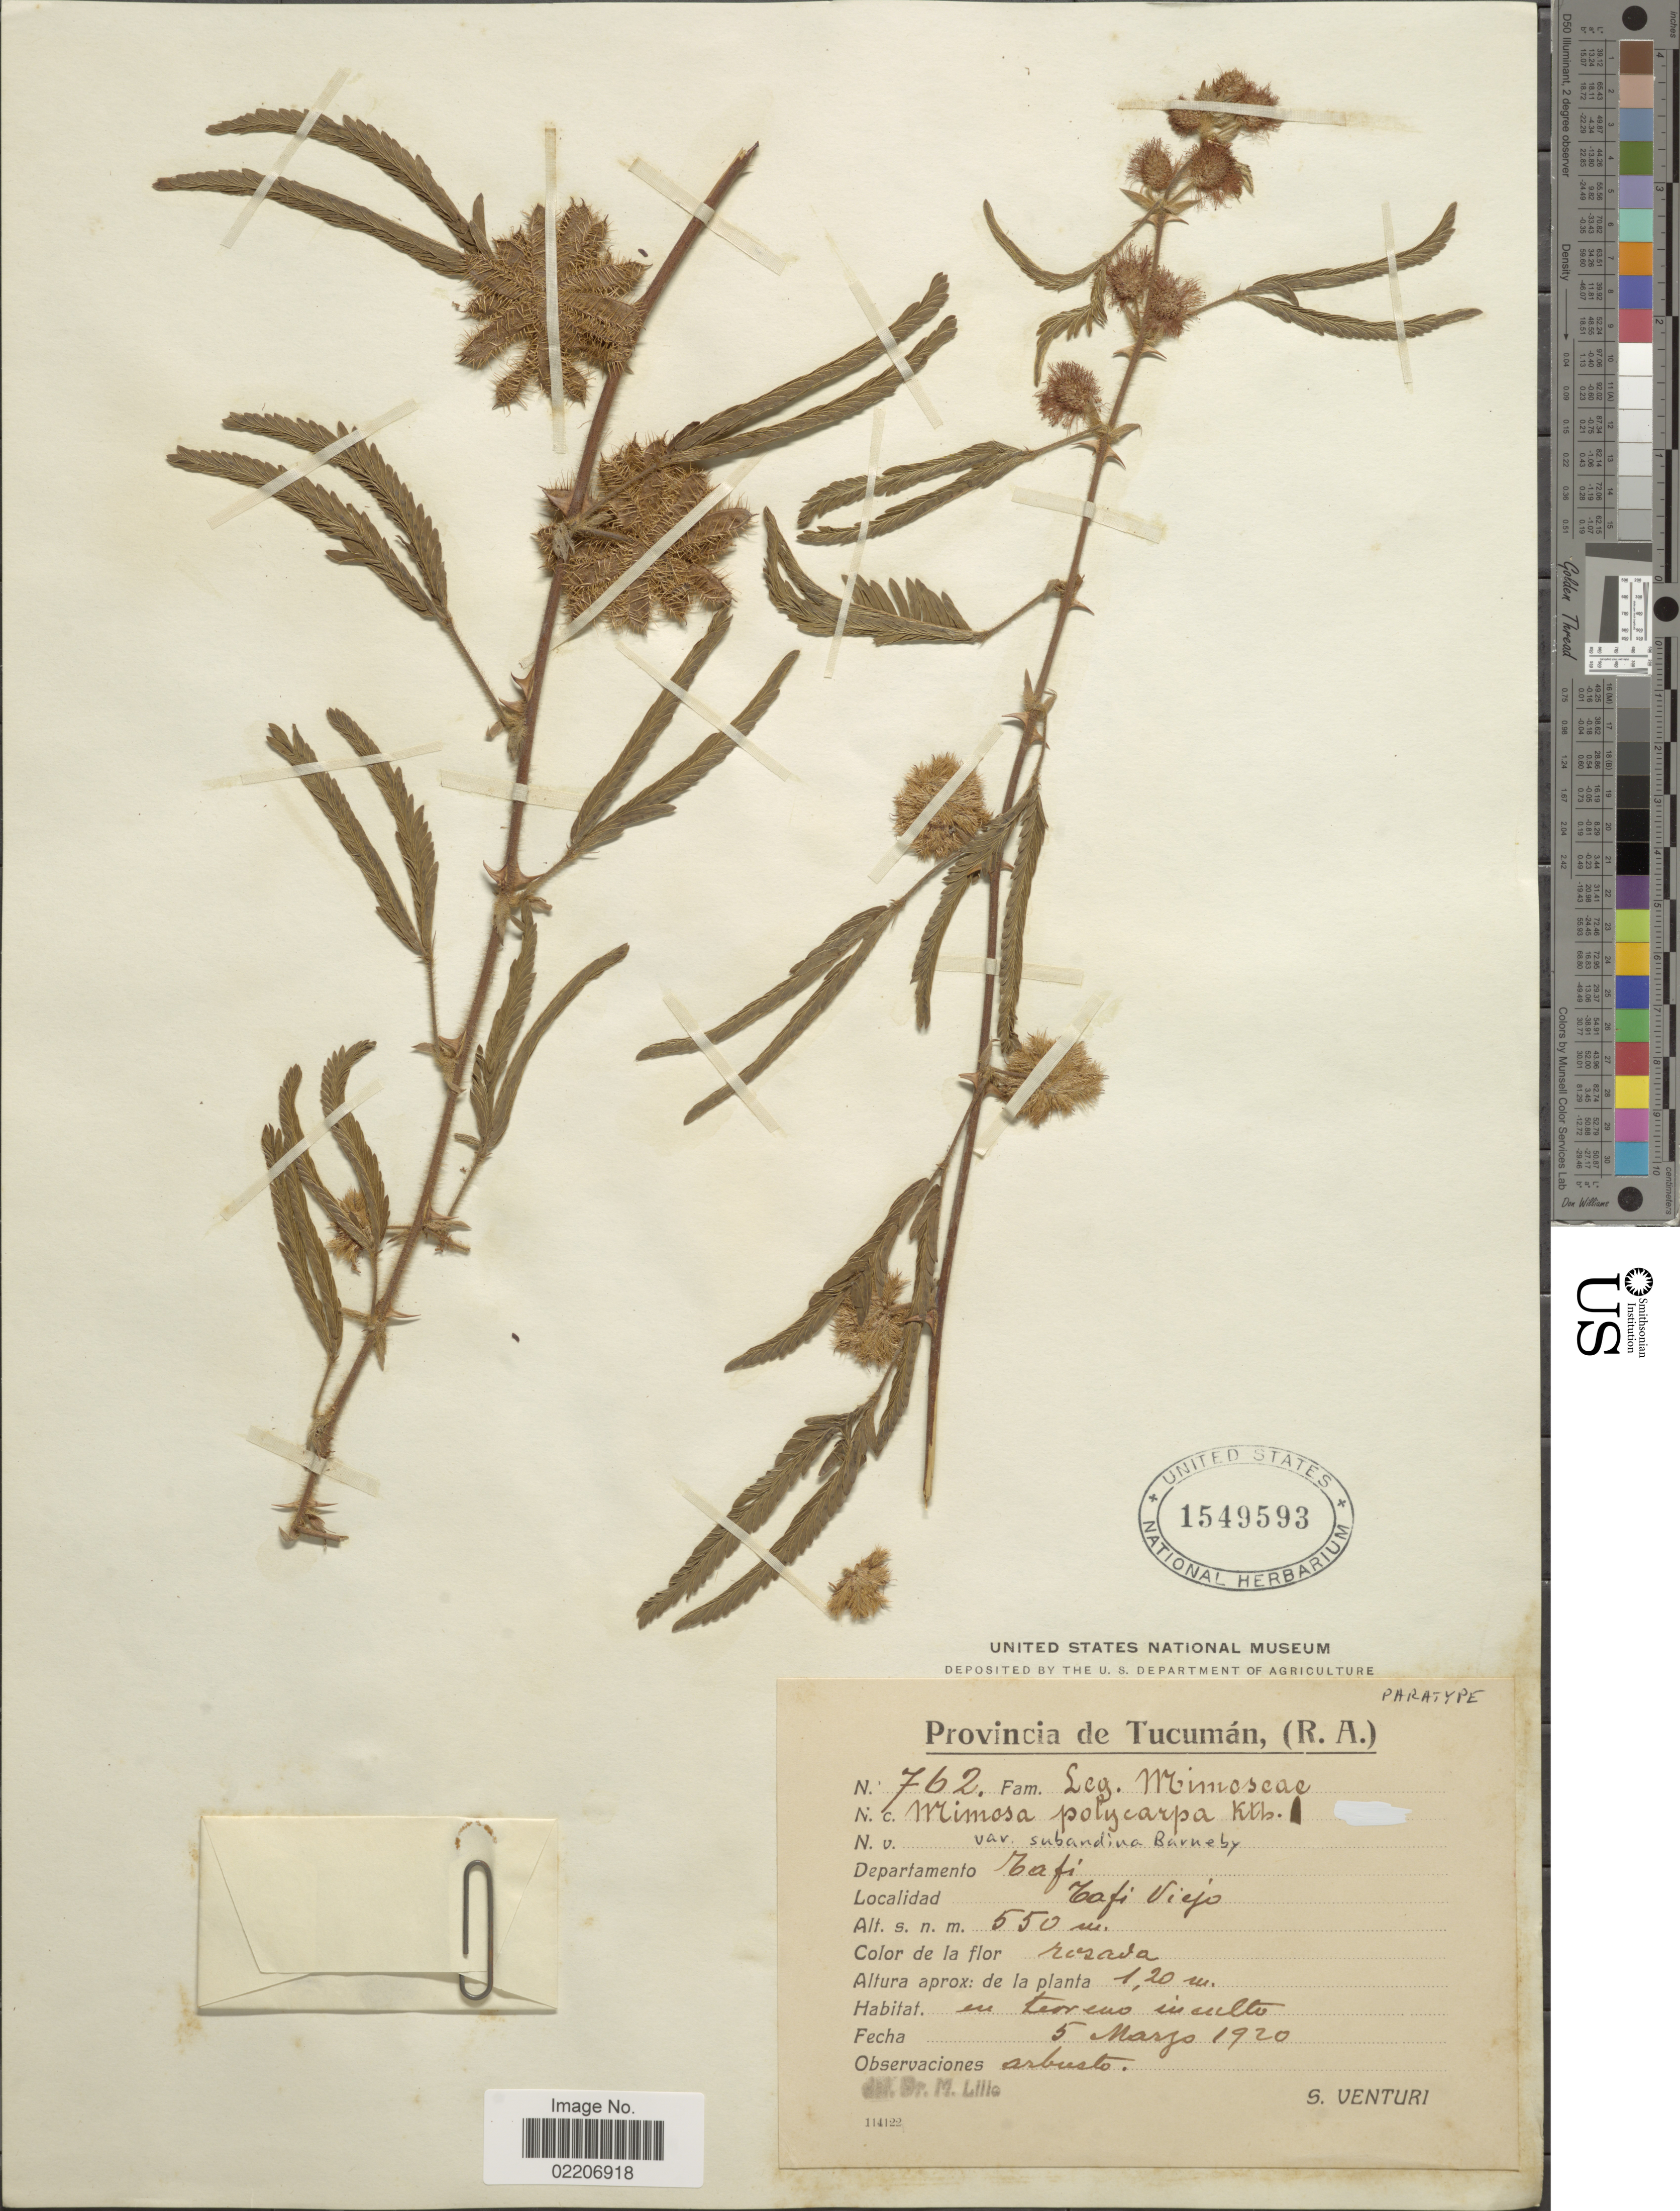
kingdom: Plantae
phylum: Tracheophyta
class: Magnoliopsida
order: Fabales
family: Fabaceae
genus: Mimosa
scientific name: Mimosa polycarpa var. subandina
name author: Barneby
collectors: S. Venturi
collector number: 762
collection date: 1920-03-05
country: Argentina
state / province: Tucuman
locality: Departamento Tafi, Tafi Viejo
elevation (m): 550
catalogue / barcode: US 1549593